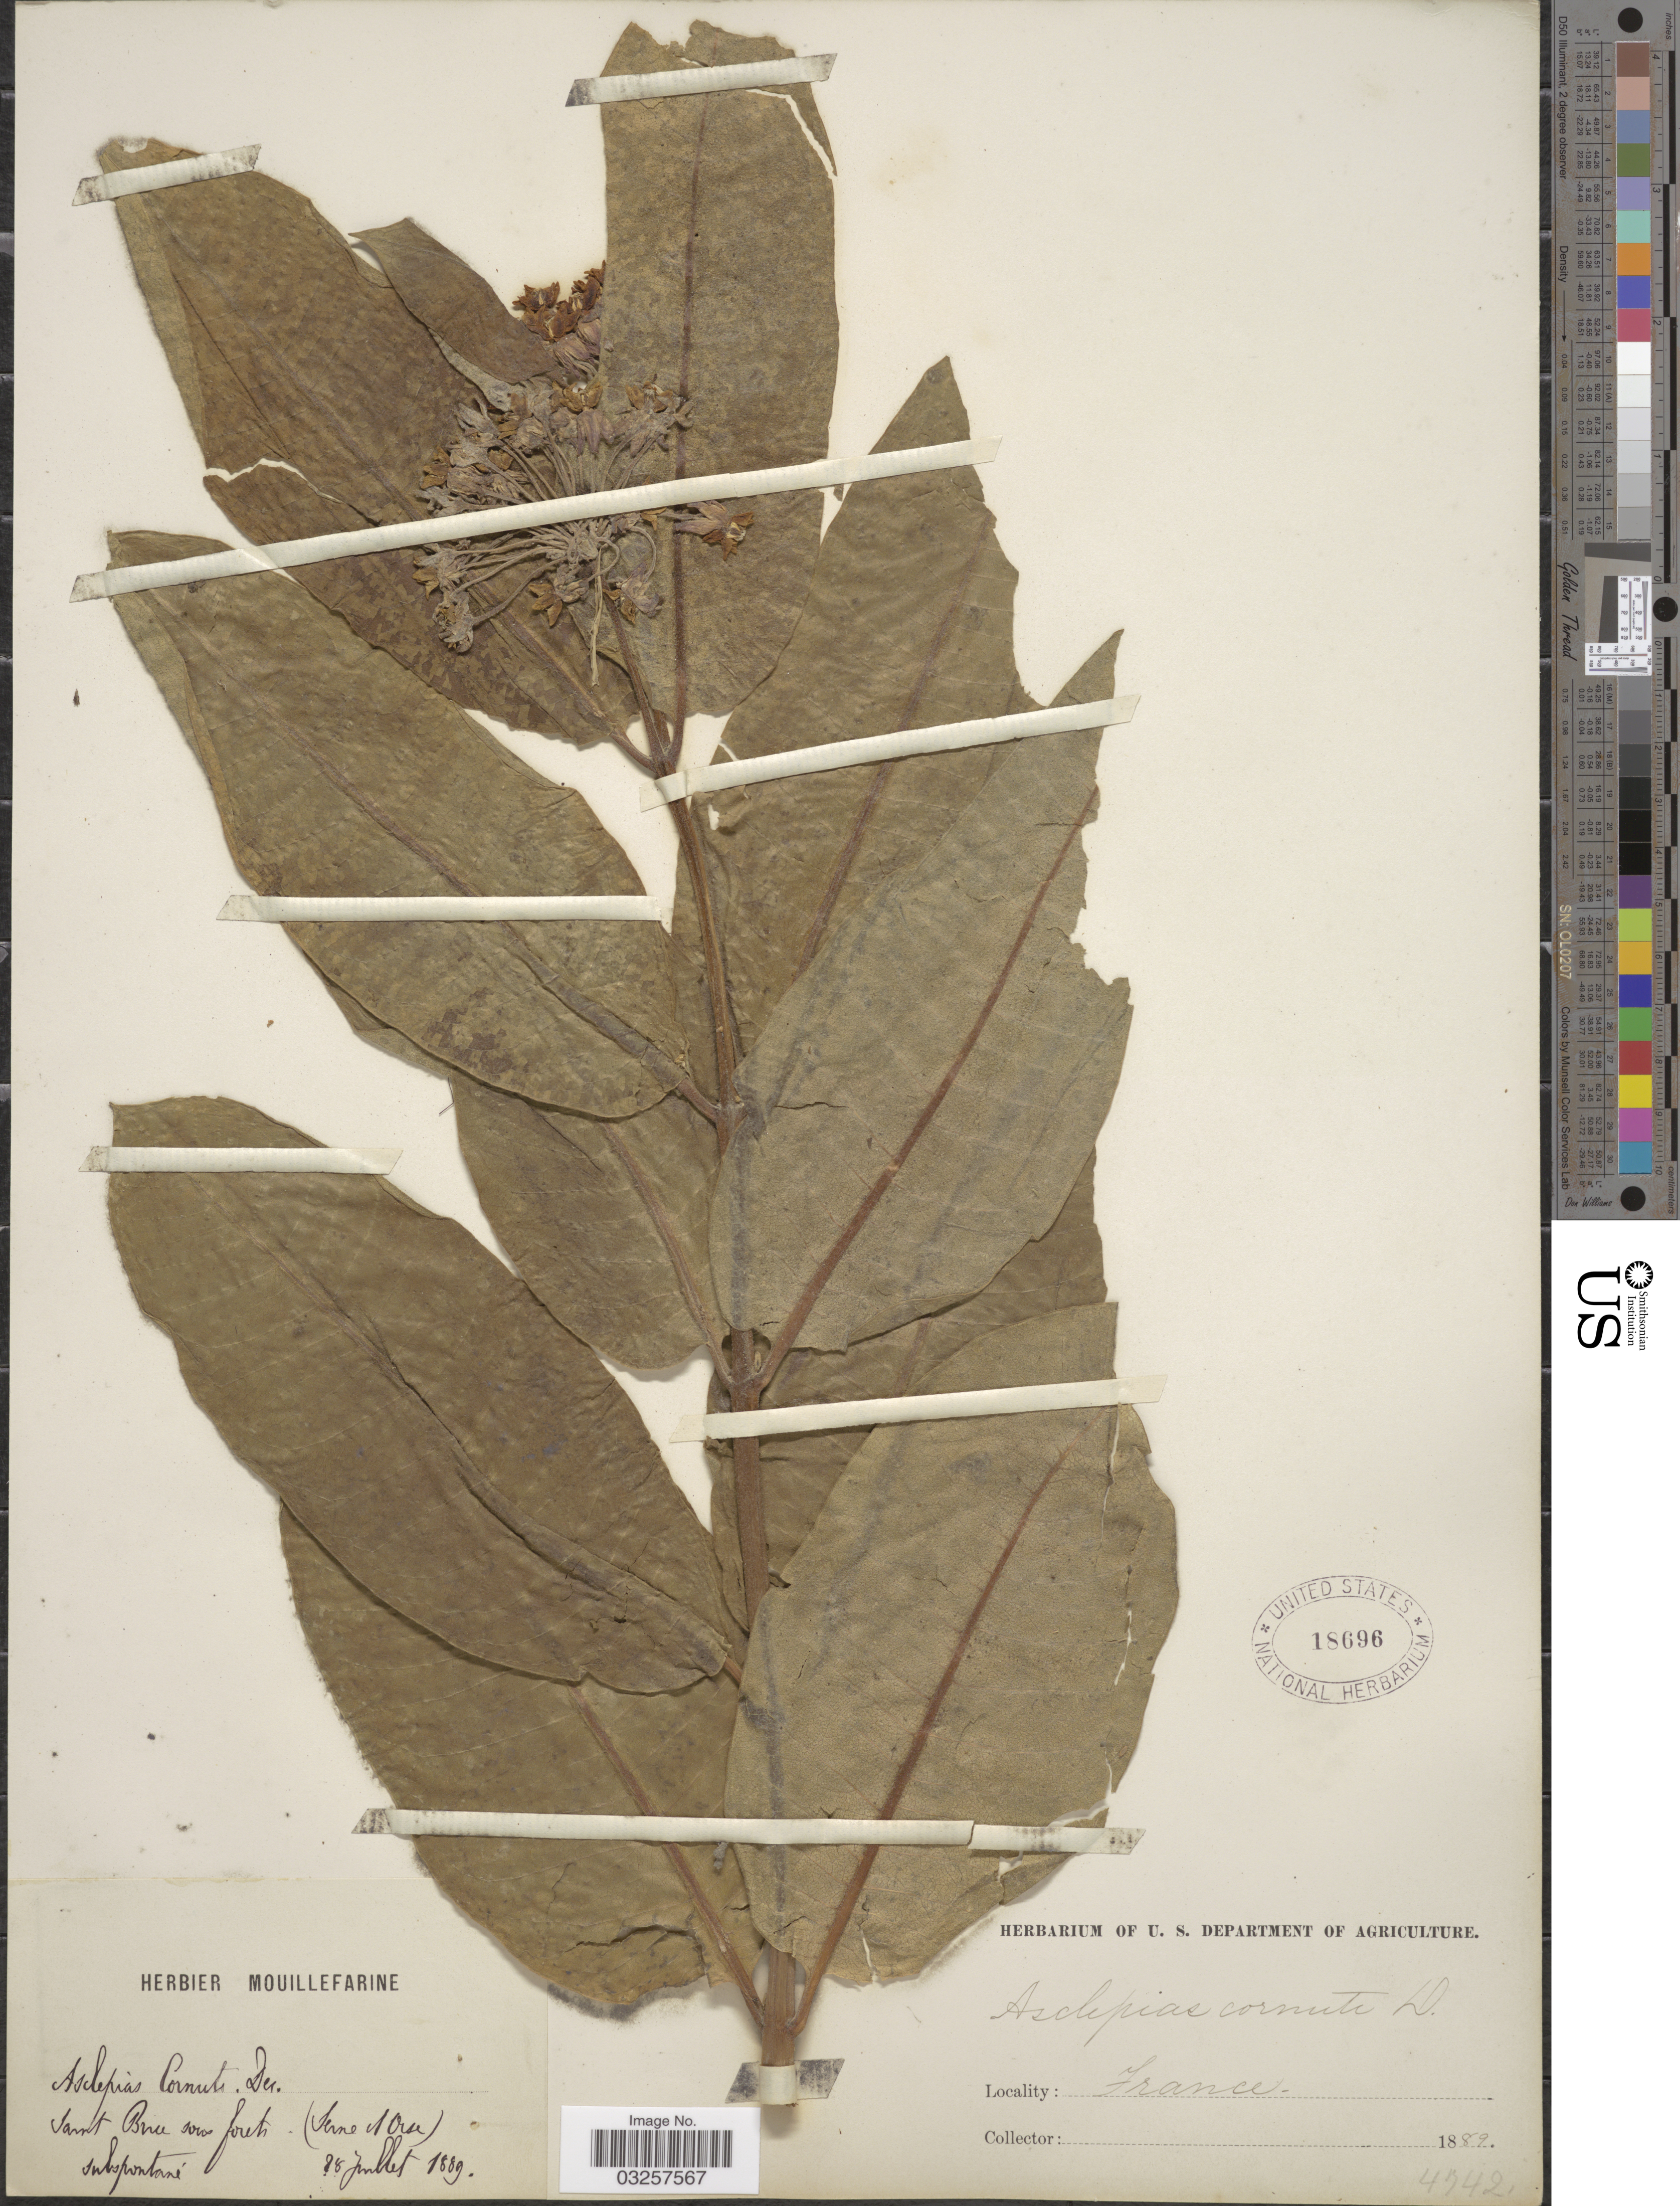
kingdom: Plantae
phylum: Tracheophyta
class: Magnoliopsida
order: Gentianales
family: Apocynaceae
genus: Asclepias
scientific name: Asclepias cornuti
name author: Decne.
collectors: ex herb. Mouillefarine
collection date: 1889-07-28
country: France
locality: Sant Brice sous forets. (Seine et Oise).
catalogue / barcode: US 18696